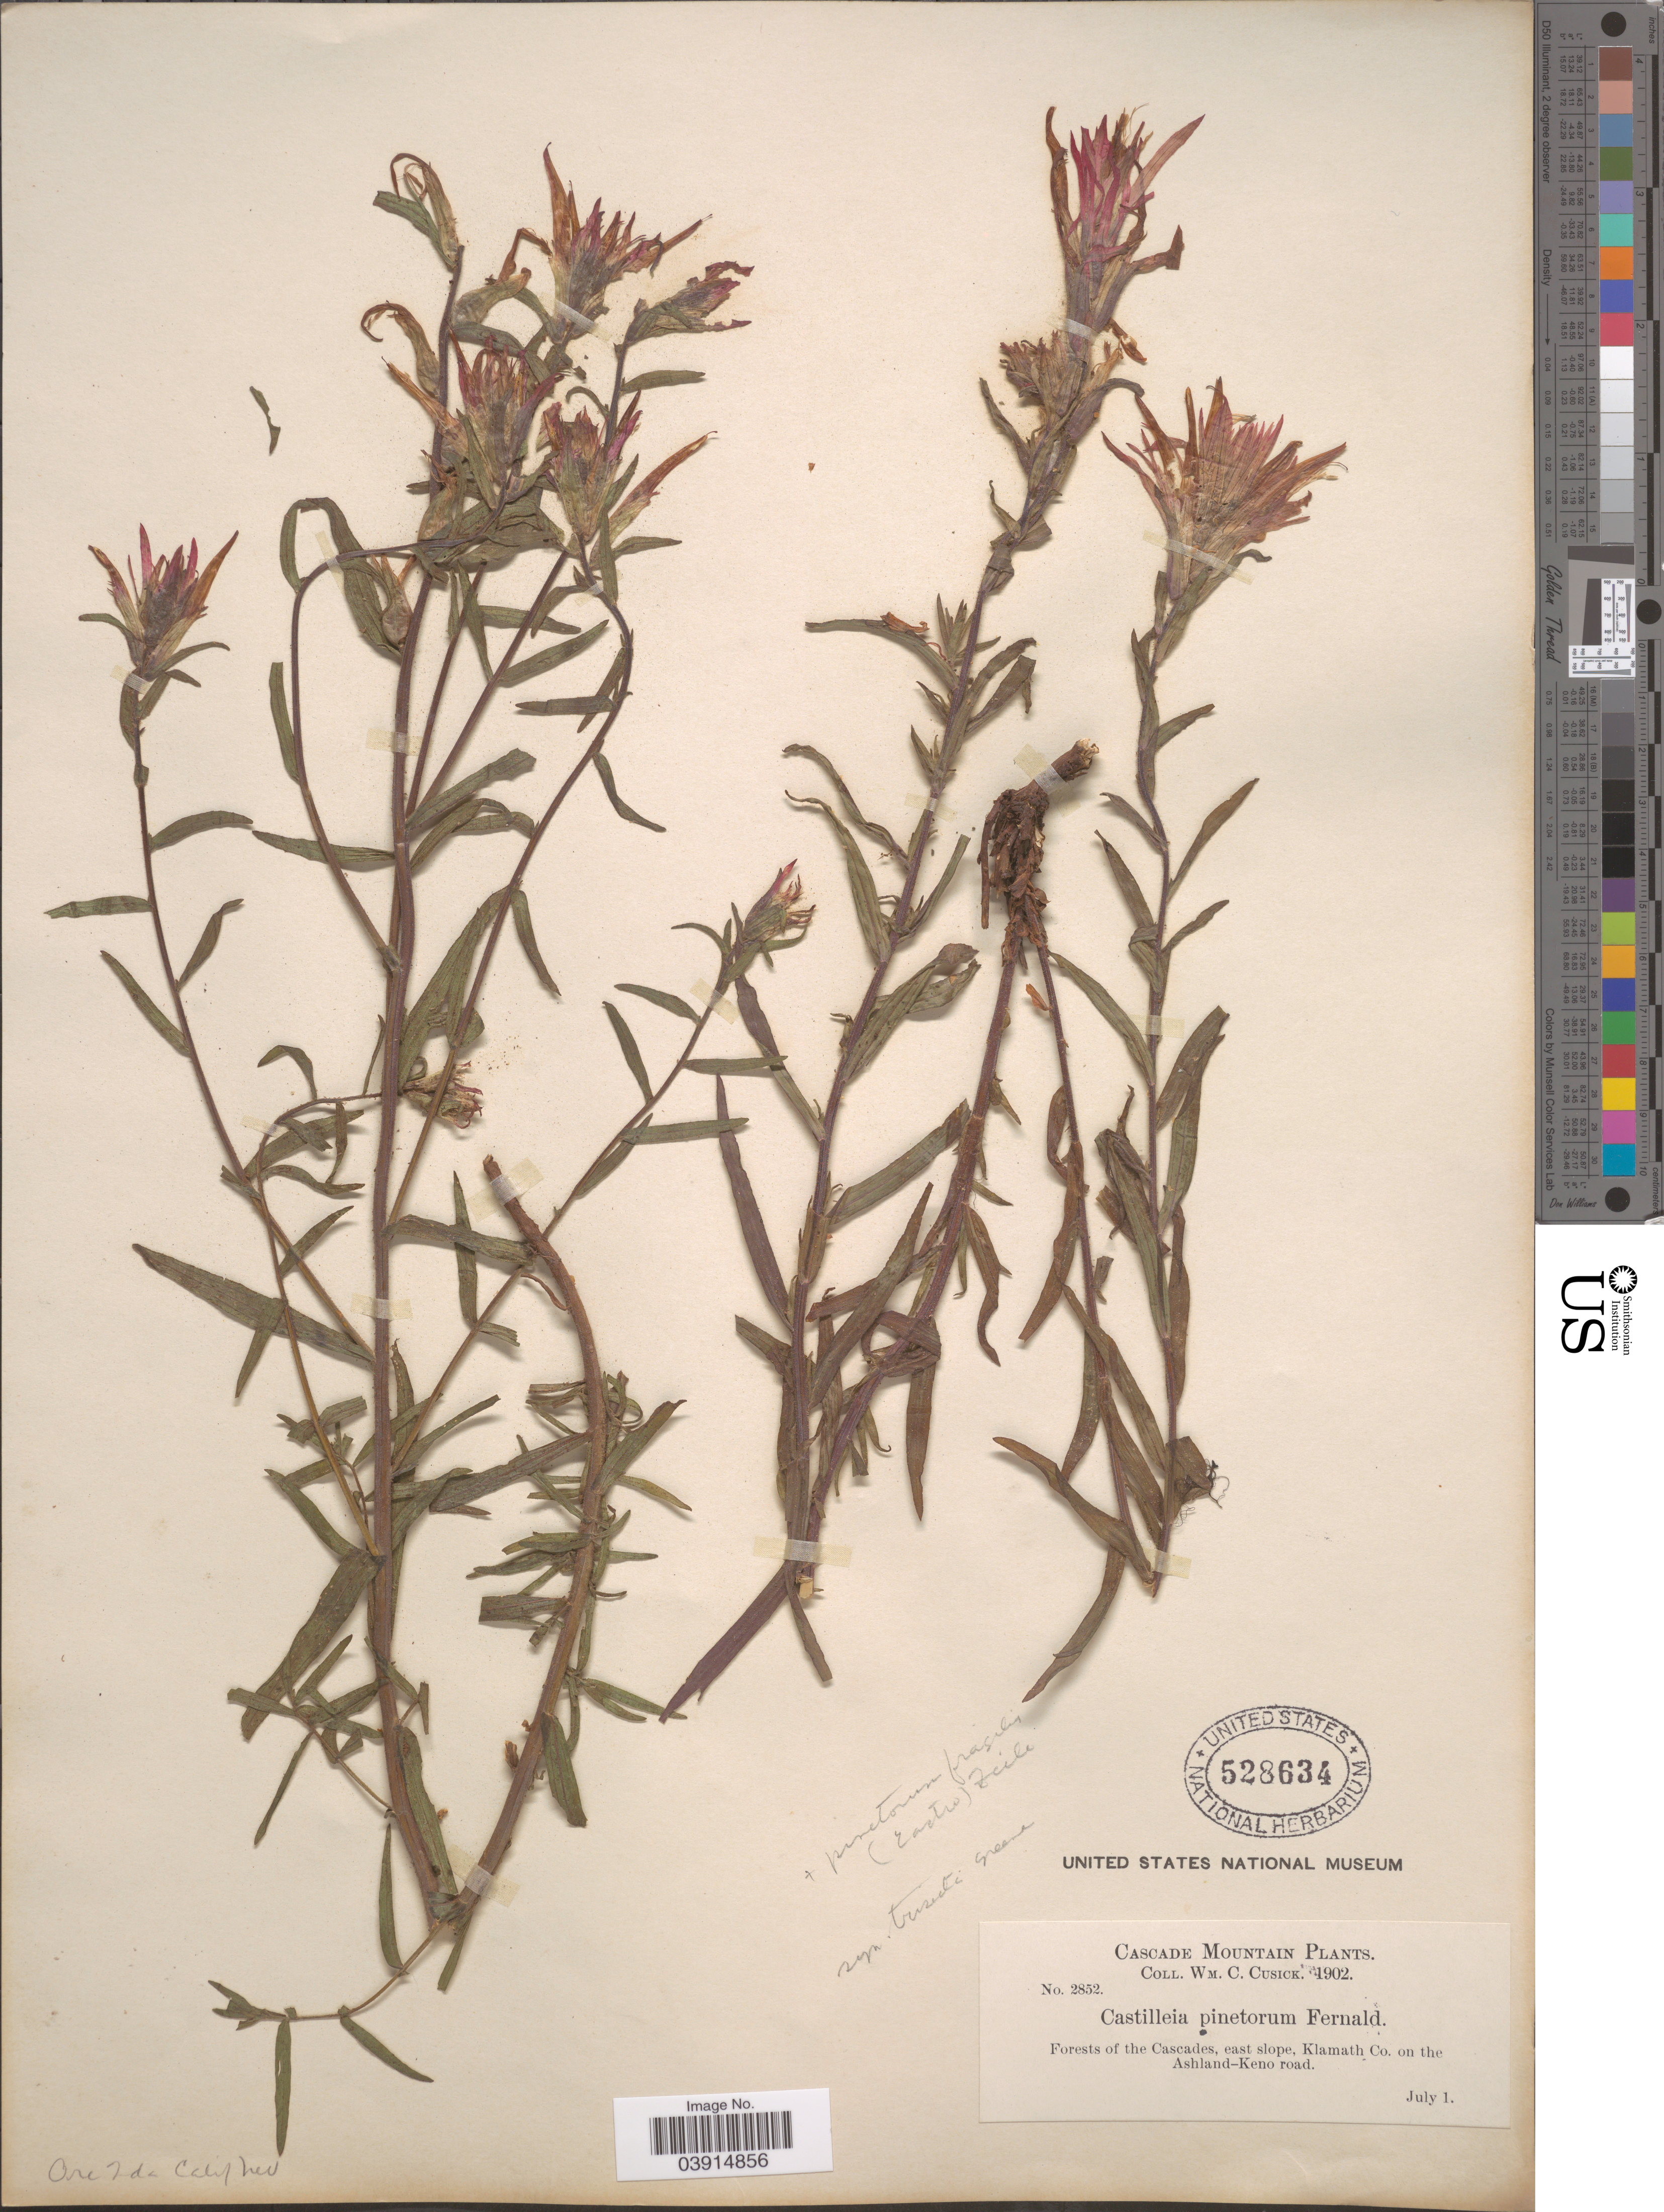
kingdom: Plantae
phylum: Tracheophyta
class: Magnoliopsida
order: Lamiales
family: Orobanchaceae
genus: Castilleja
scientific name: Castilleja sp.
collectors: W. C. Cusick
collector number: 2852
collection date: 1902-07-01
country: United States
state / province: Oregon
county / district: Klamath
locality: Cascade Mountain. Forests of the Cascades, east slope, Klamath Co. on the Ashland-Keno road.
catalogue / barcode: US 528634